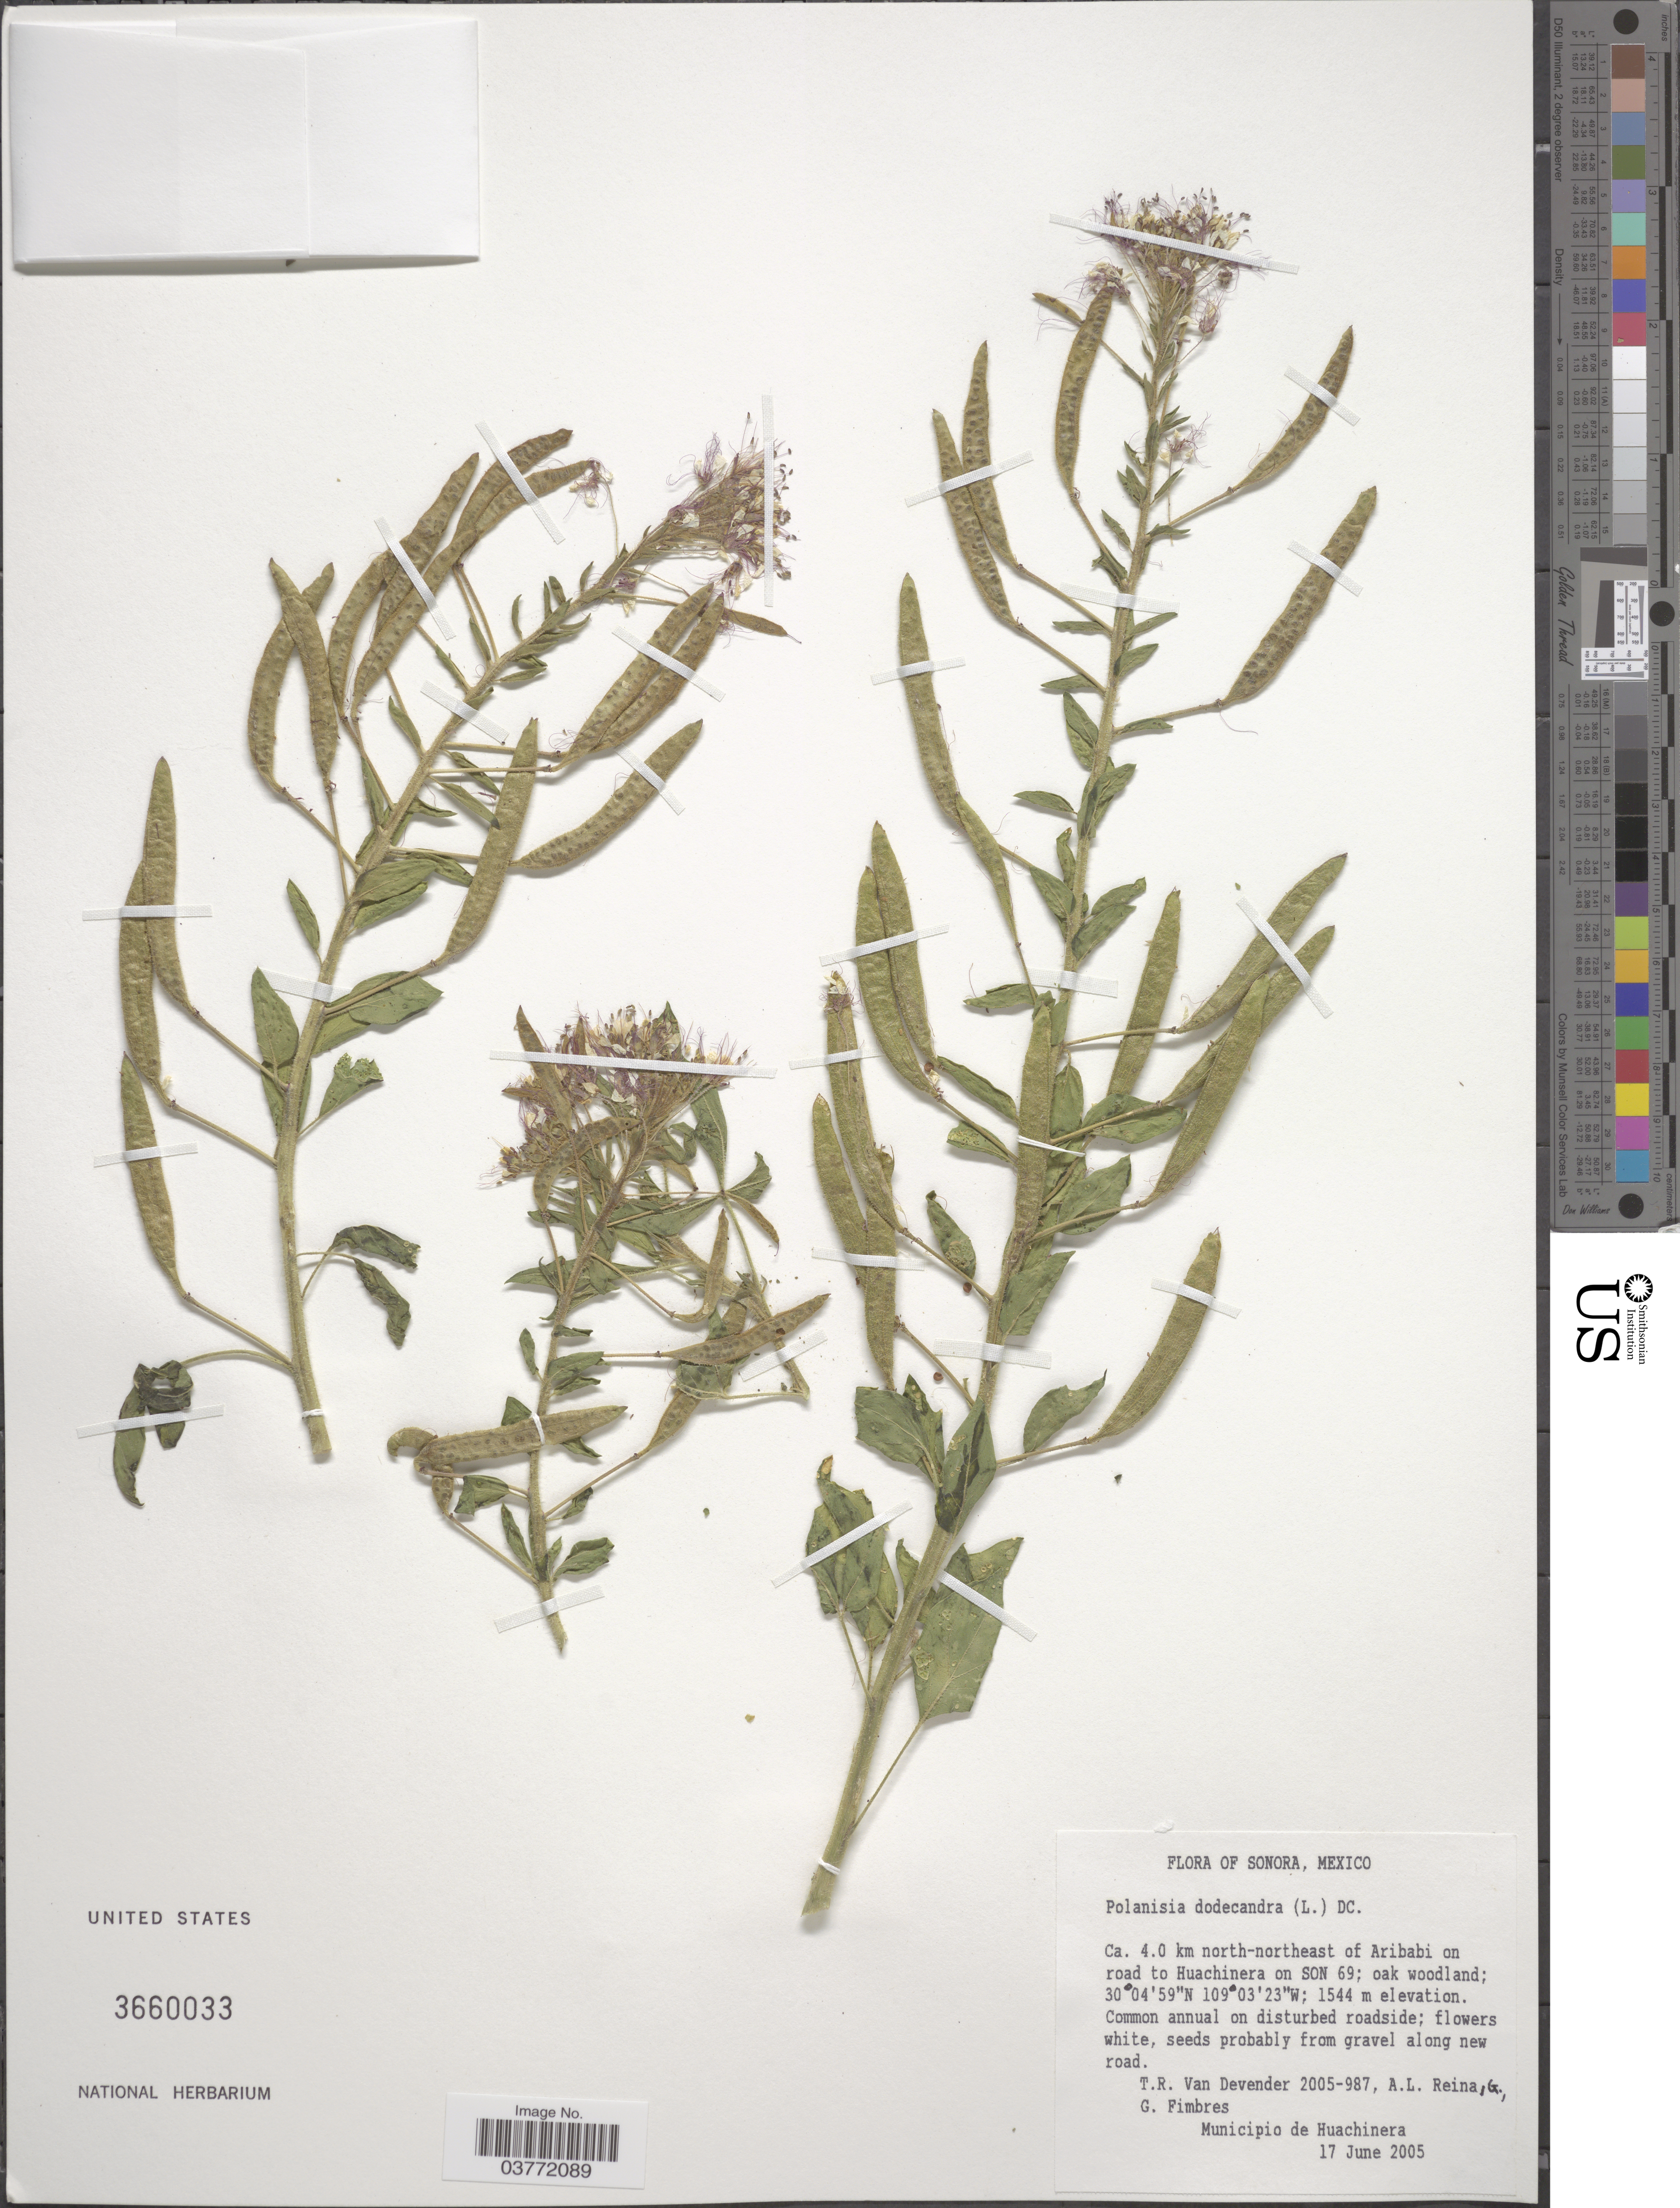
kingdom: Plantae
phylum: Tracheophyta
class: Magnoliopsida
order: Brassicales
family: Cleomaceae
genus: Polanisia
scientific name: Polanisia dodecandra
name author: (L.) DC.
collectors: T. R. Van Devender, A. Reina & G. Fimbres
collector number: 2005-987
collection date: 2005-06-17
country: Mexico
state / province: Sonora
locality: Ca. 4.0 km north-northeast of Aribabi on road to Huachinera on SON 69. Minicipio de Huachinera.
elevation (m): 1544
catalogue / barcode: US 3660033